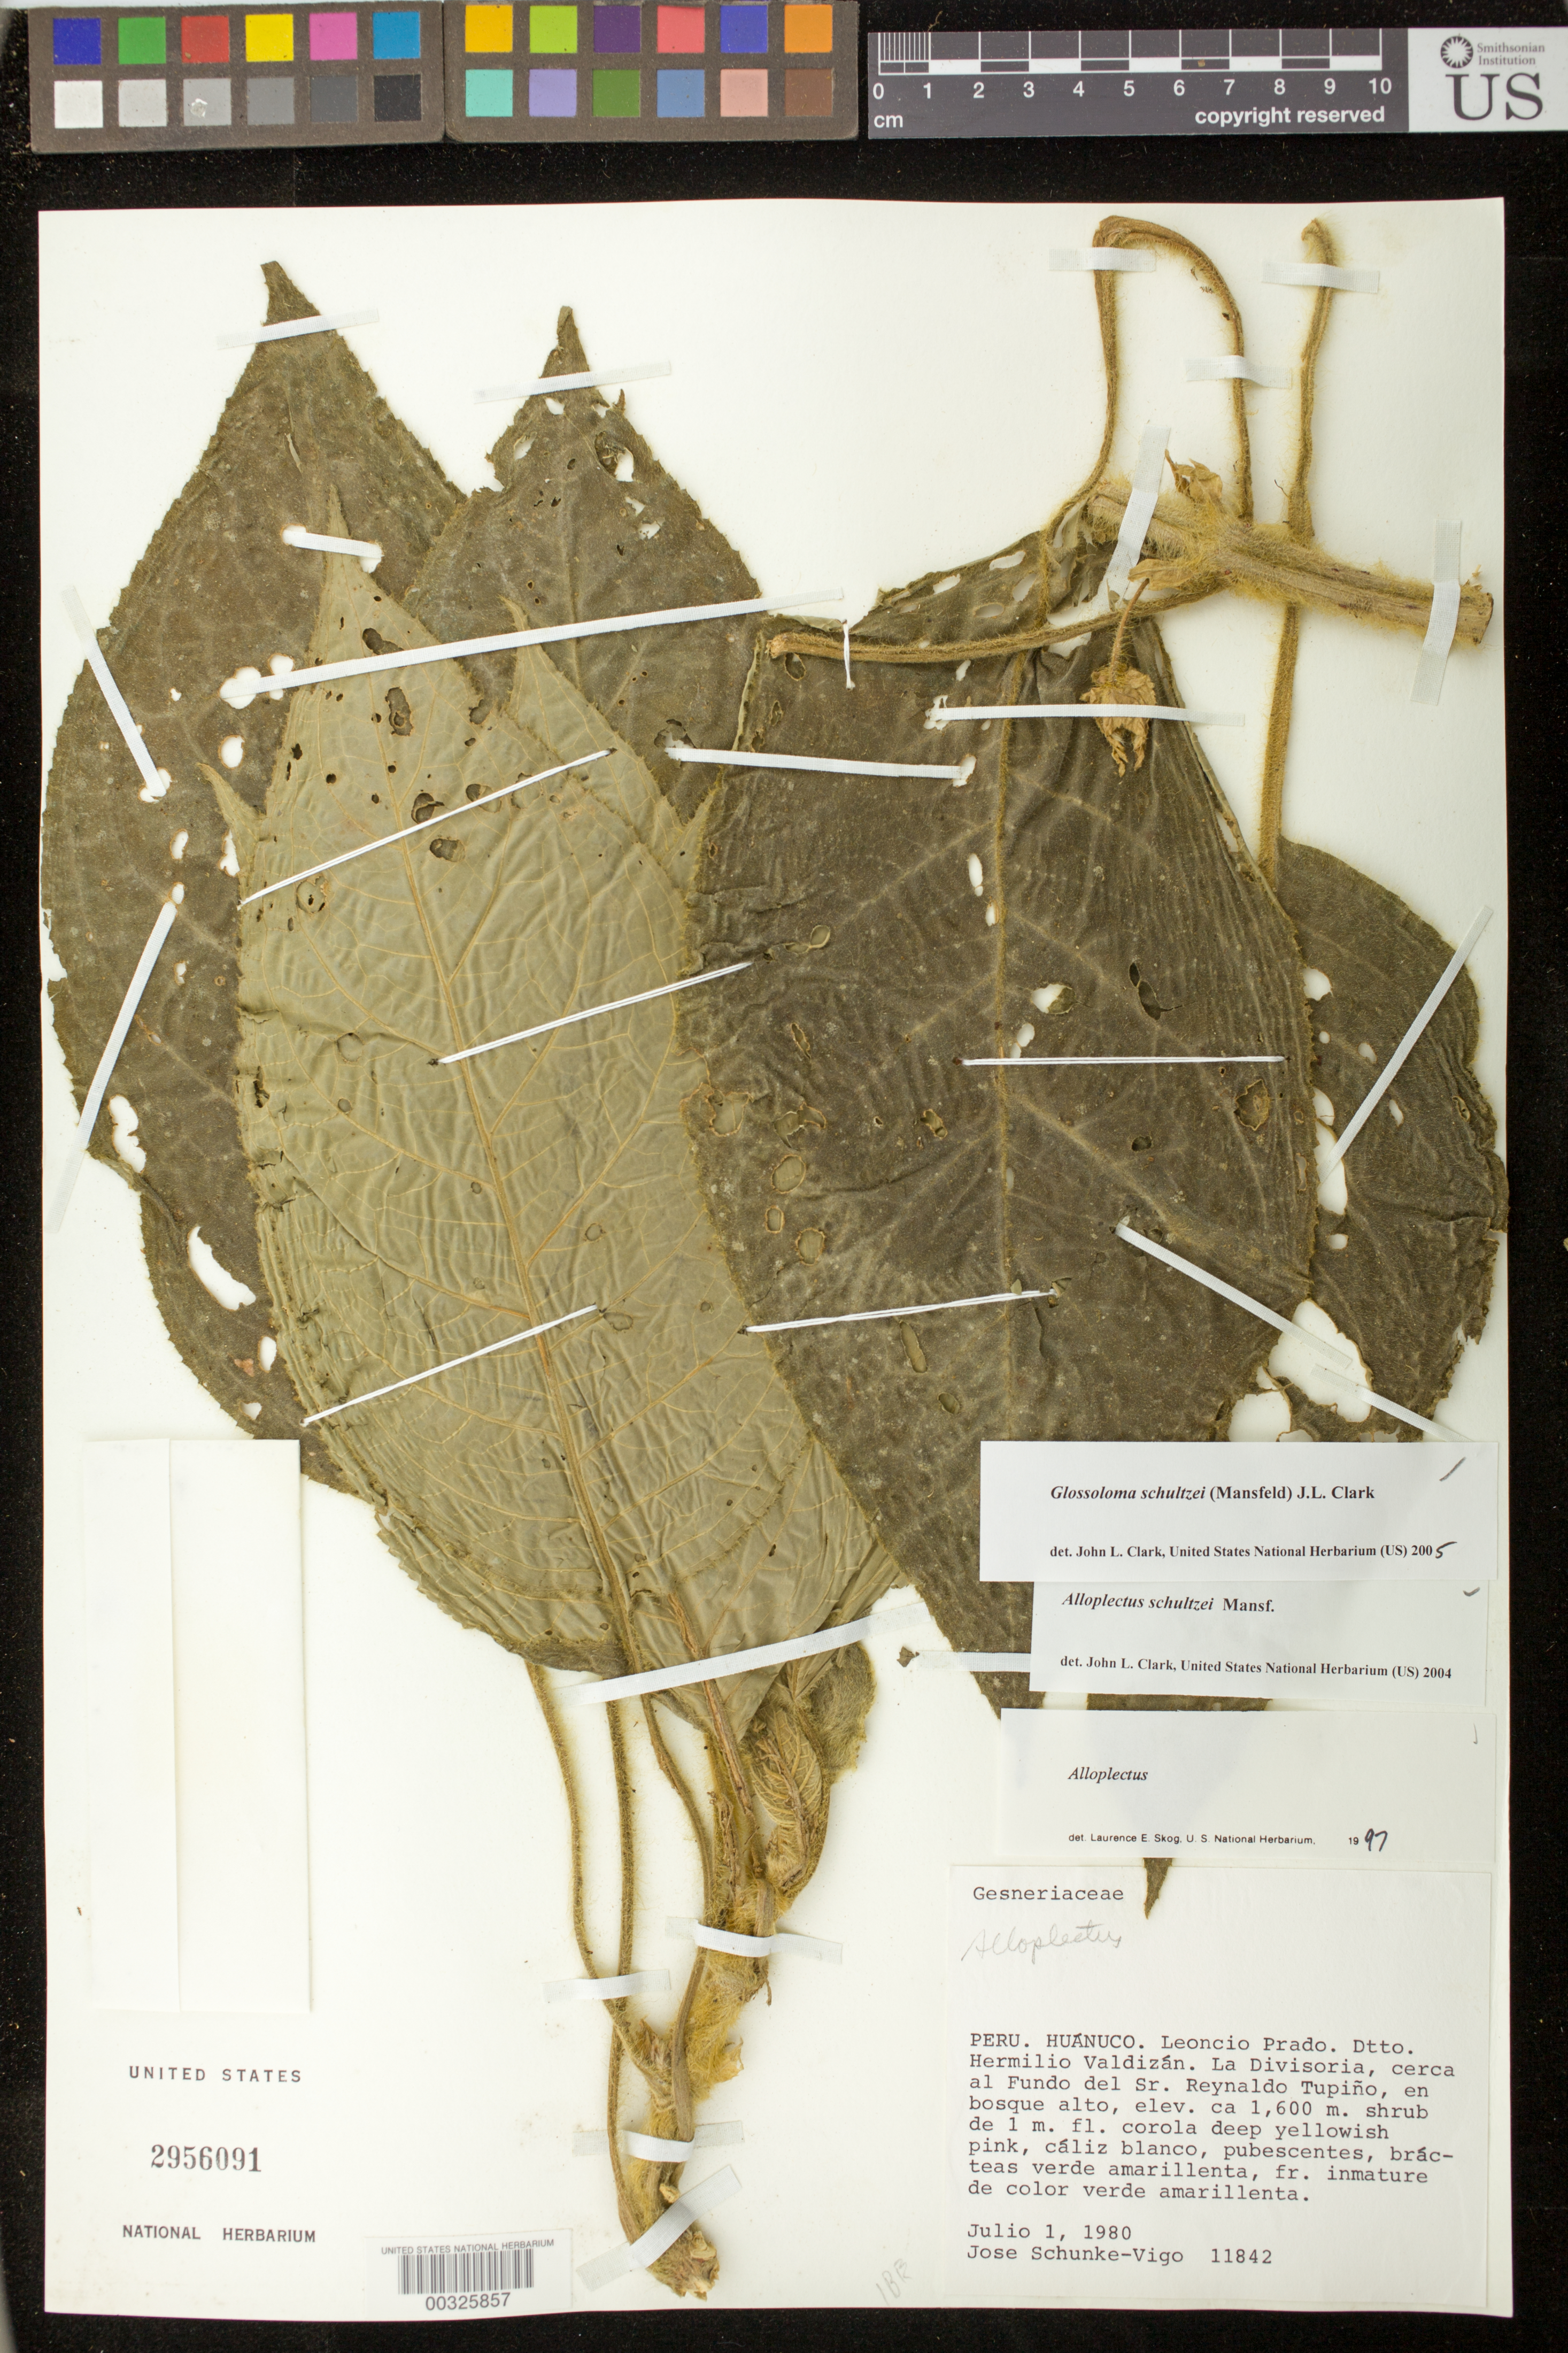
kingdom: Plantae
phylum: Tracheophyta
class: Magnoliopsida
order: Lamiales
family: Gesneriaceae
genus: Glossoloma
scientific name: Glossoloma sprucei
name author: (Kuntze) J.L. Clark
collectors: J. Schunke Vigo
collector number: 11842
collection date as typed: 01 Jul 1980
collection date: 1980-07-01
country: Peru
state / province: Huánuco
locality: Prov. Leoncio Prado; Dtto. Hermilio Valdizán, La Divisoria, cerca al Fundo del Sr. Reynaldo Tupiño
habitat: Bosque alto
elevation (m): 1600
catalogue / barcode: US 2956091